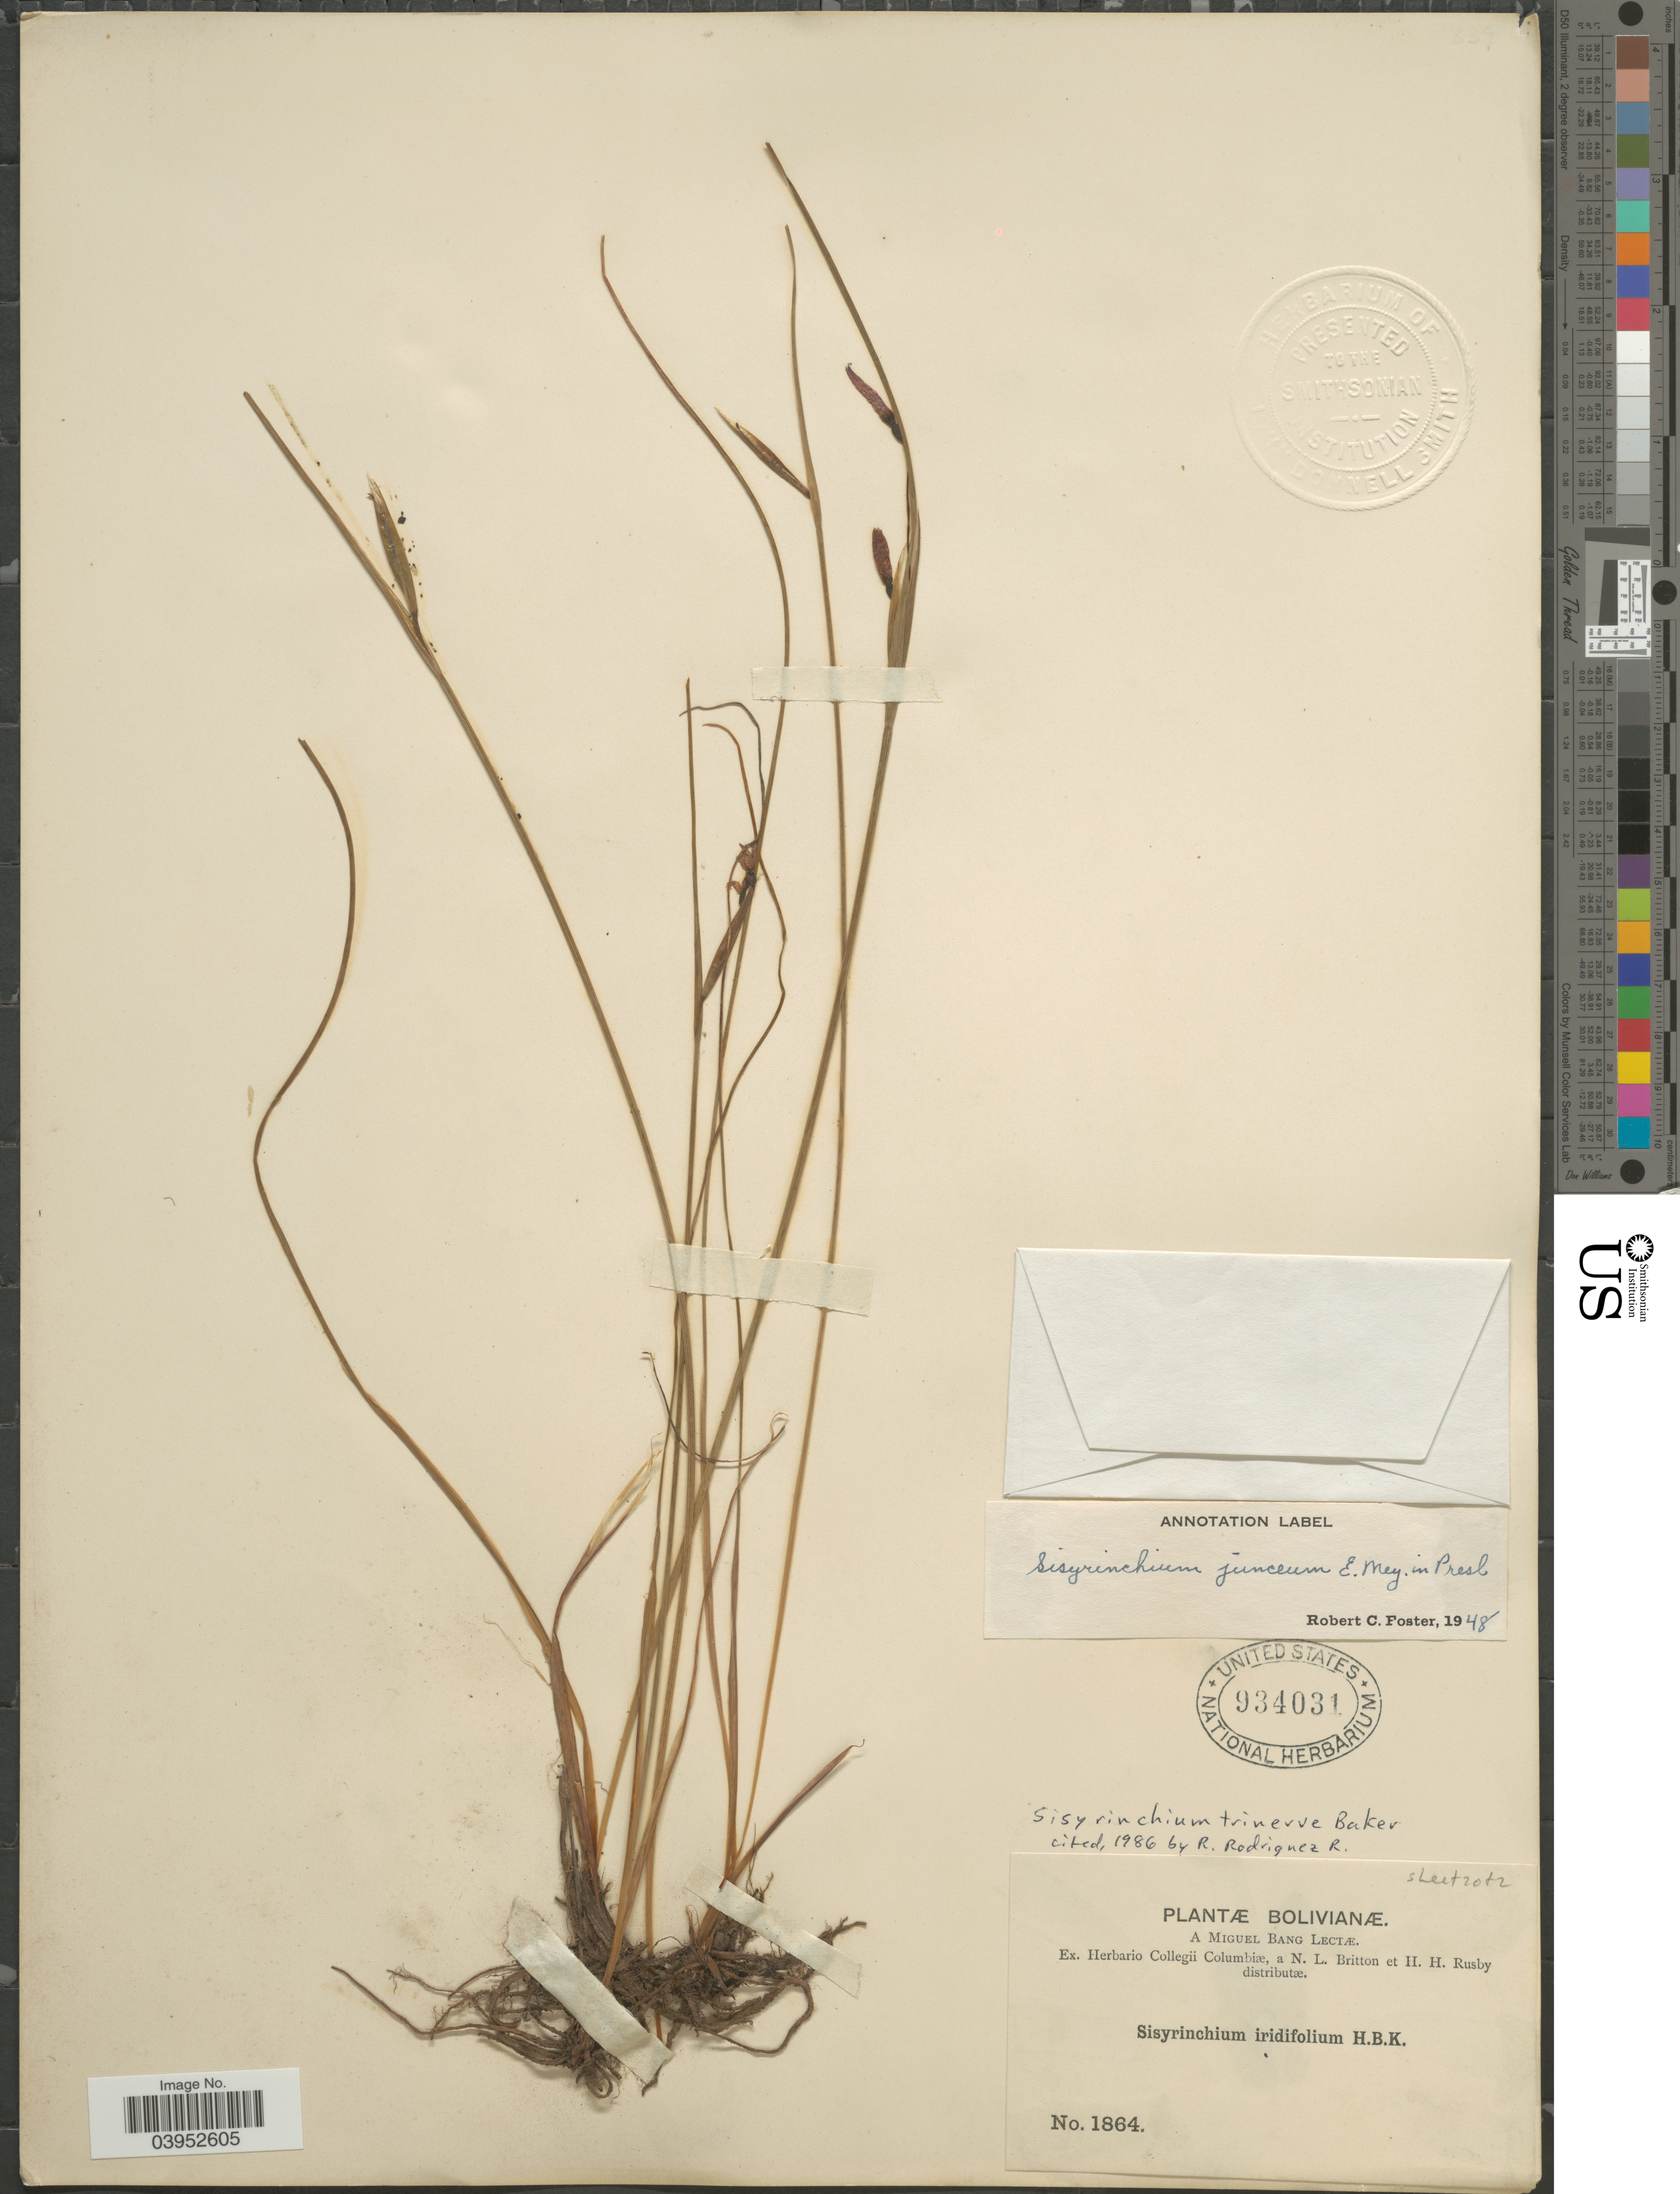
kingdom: Plantae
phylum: Tracheophyta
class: Liliopsida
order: Asparagales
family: Iridaceae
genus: Sisyrinchium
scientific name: Sisyrinchium trinerve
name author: Baker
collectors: M. Bang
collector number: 1864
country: Bolivia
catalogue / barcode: US 934031